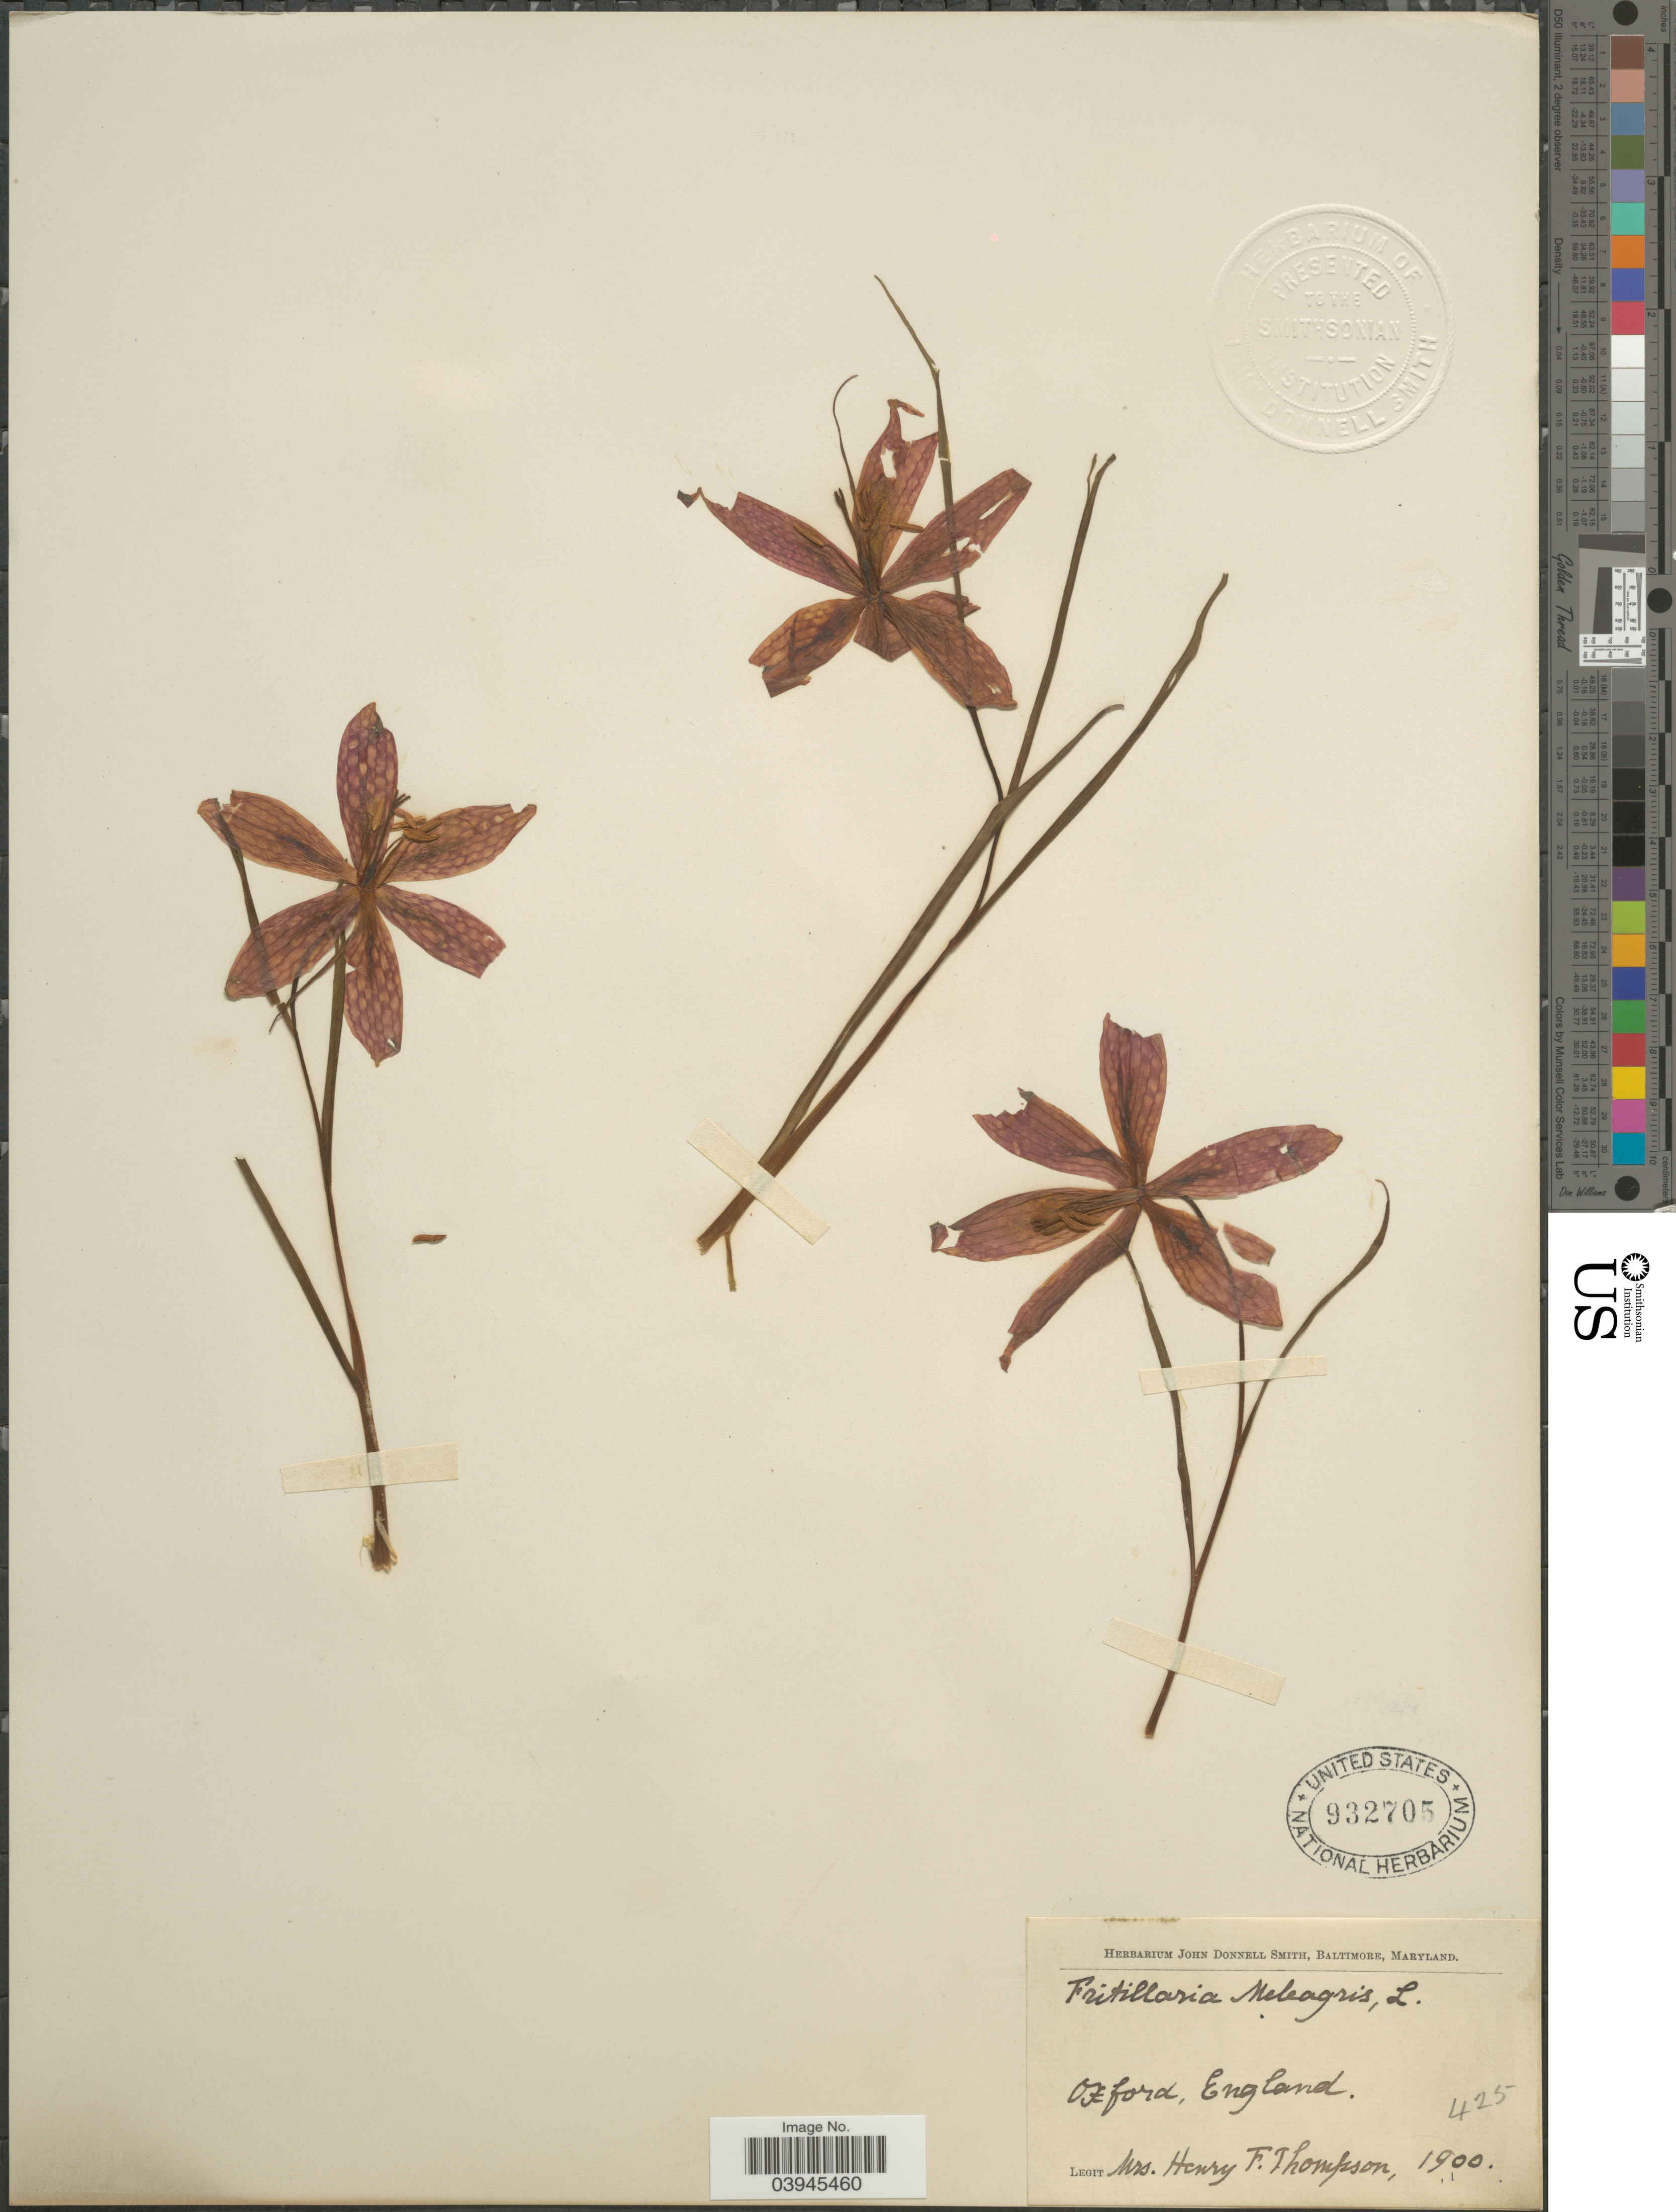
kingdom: Plantae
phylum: Tracheophyta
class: Liliopsida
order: Liliales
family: Liliaceae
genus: Fritillaria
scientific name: Fritillaria meleagris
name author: Lindl.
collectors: H. Thompson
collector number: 425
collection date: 1900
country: United Kingdom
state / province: England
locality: Oxford.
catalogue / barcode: US 932705